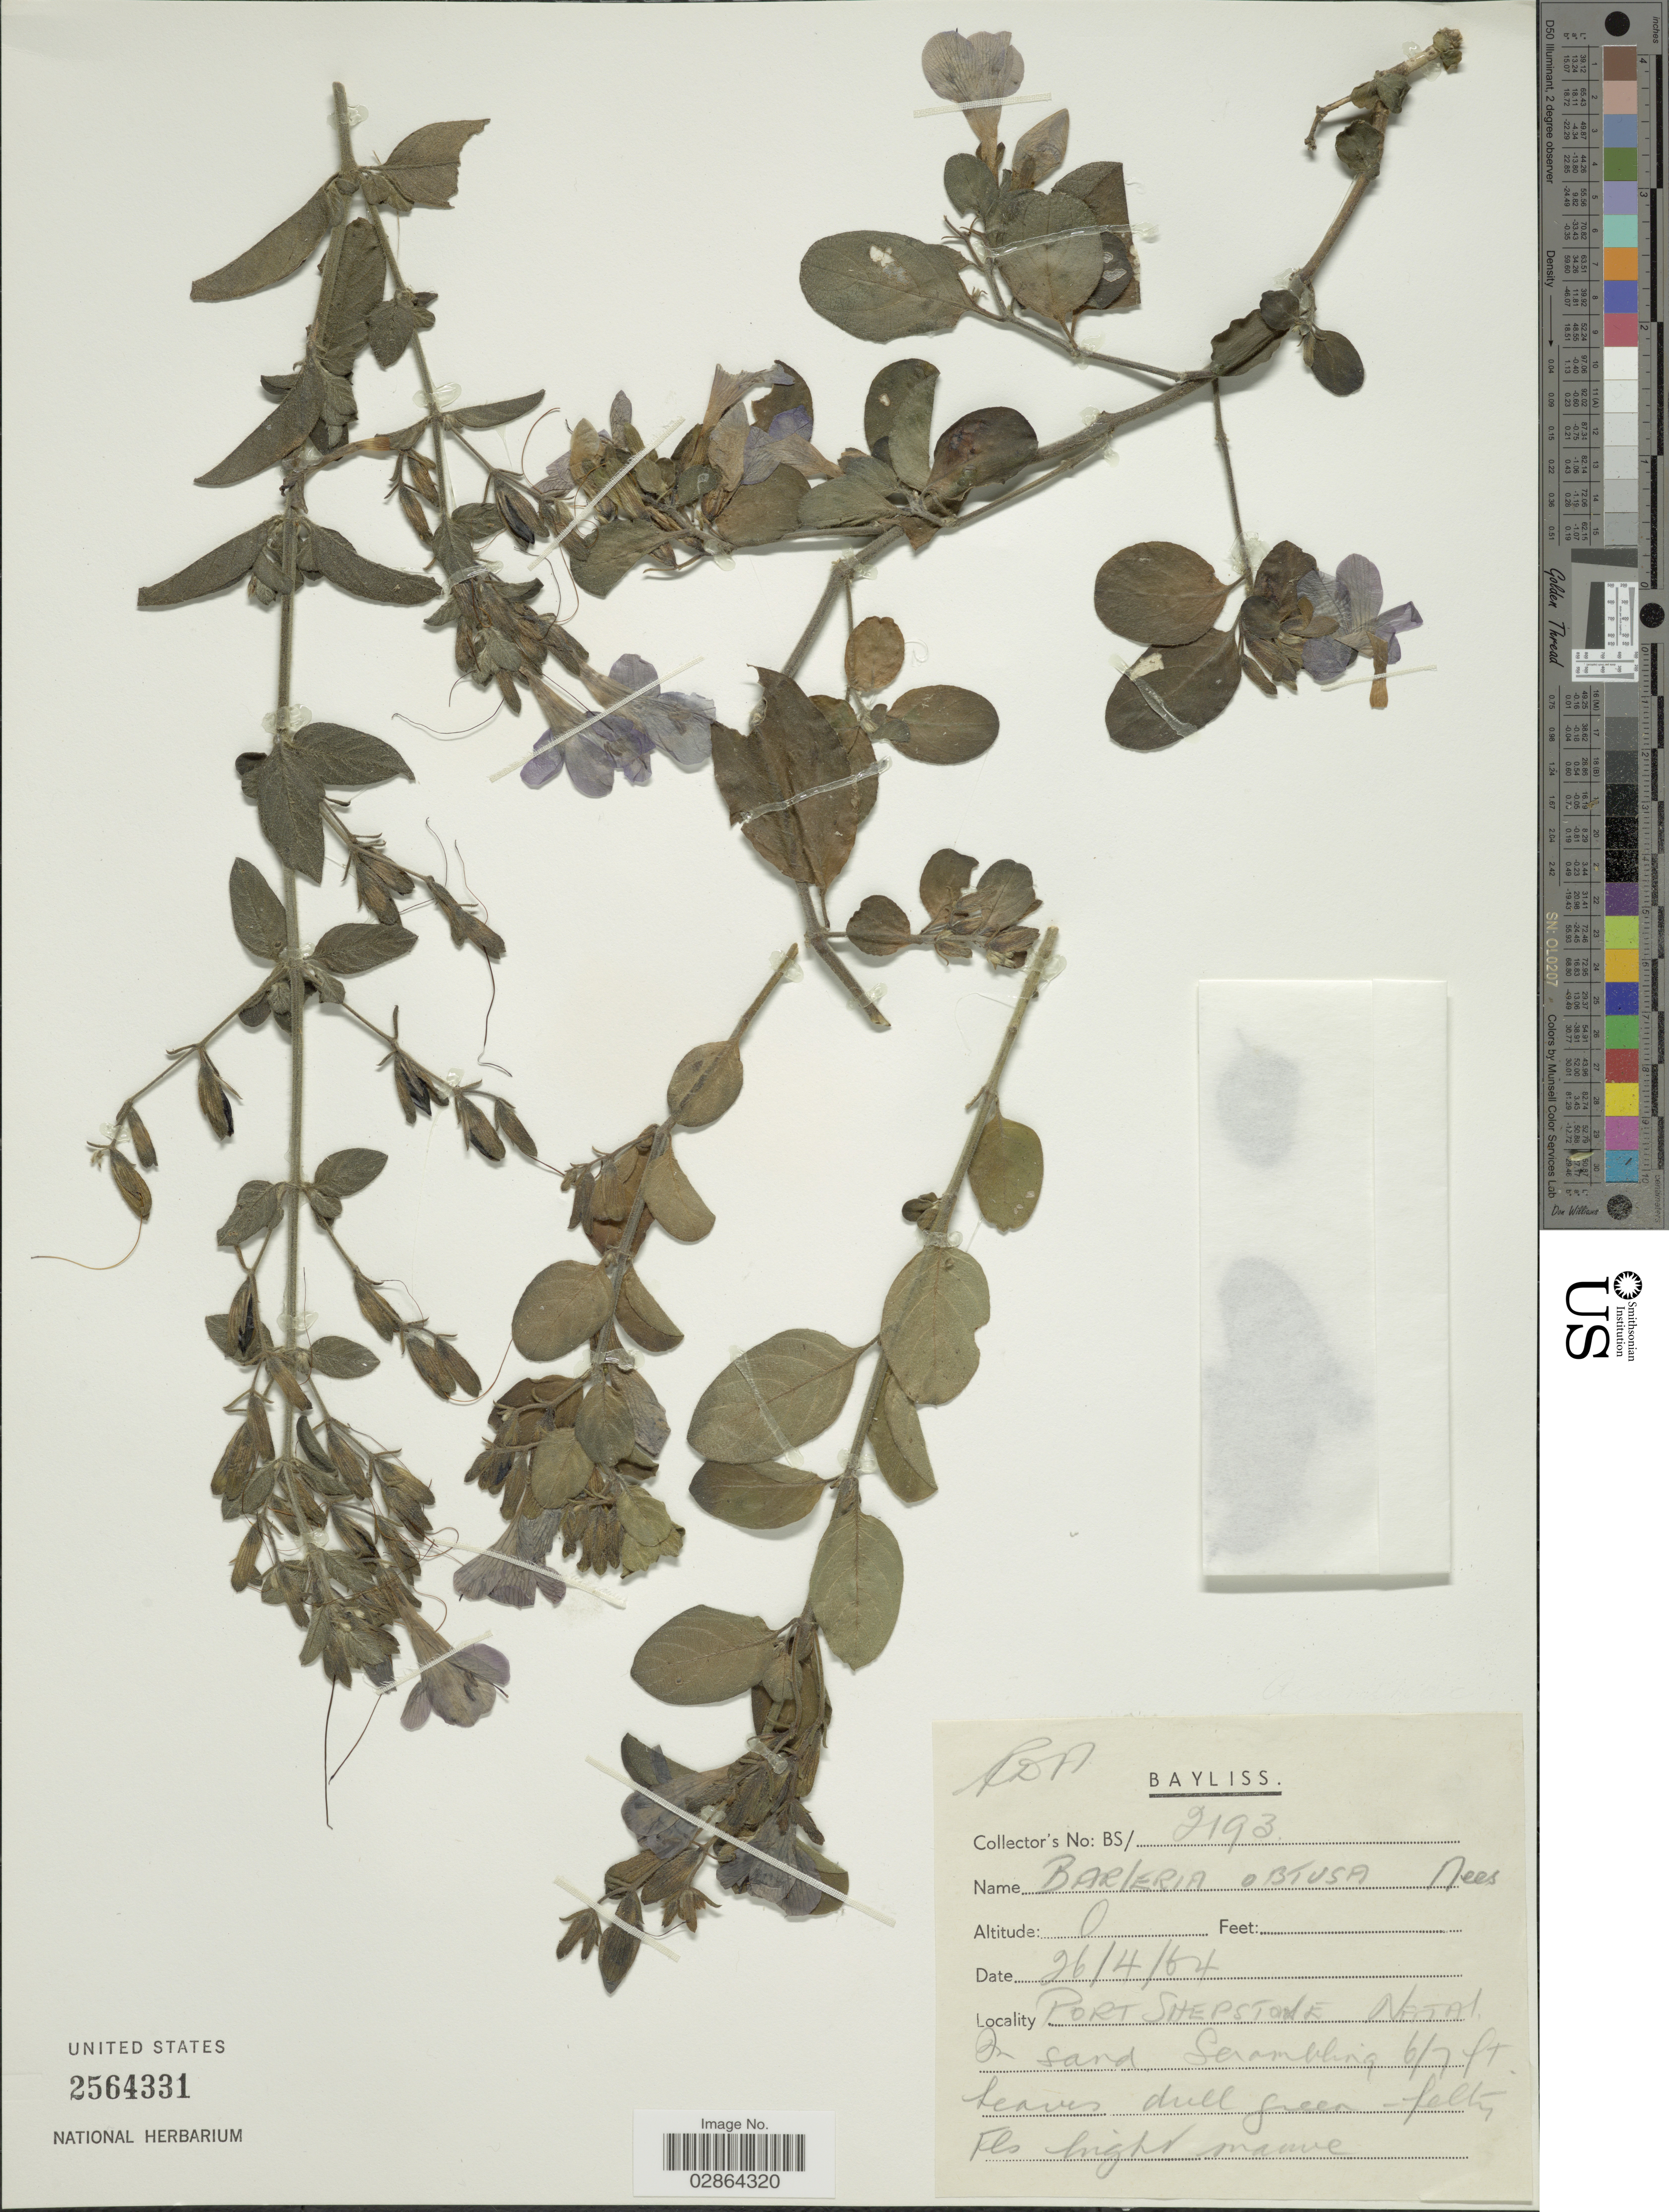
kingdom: Plantae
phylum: Tracheophyta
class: Magnoliopsida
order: Lamiales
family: Acanthaceae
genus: Barleria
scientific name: Barleria obtusa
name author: Nees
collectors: Bayliss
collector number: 2193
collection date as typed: Transcribed d/m/y: 26/4/64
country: South Africa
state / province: KwaZulu-Natal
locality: Port Shepstone, Natal.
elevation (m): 0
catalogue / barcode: US 2564331